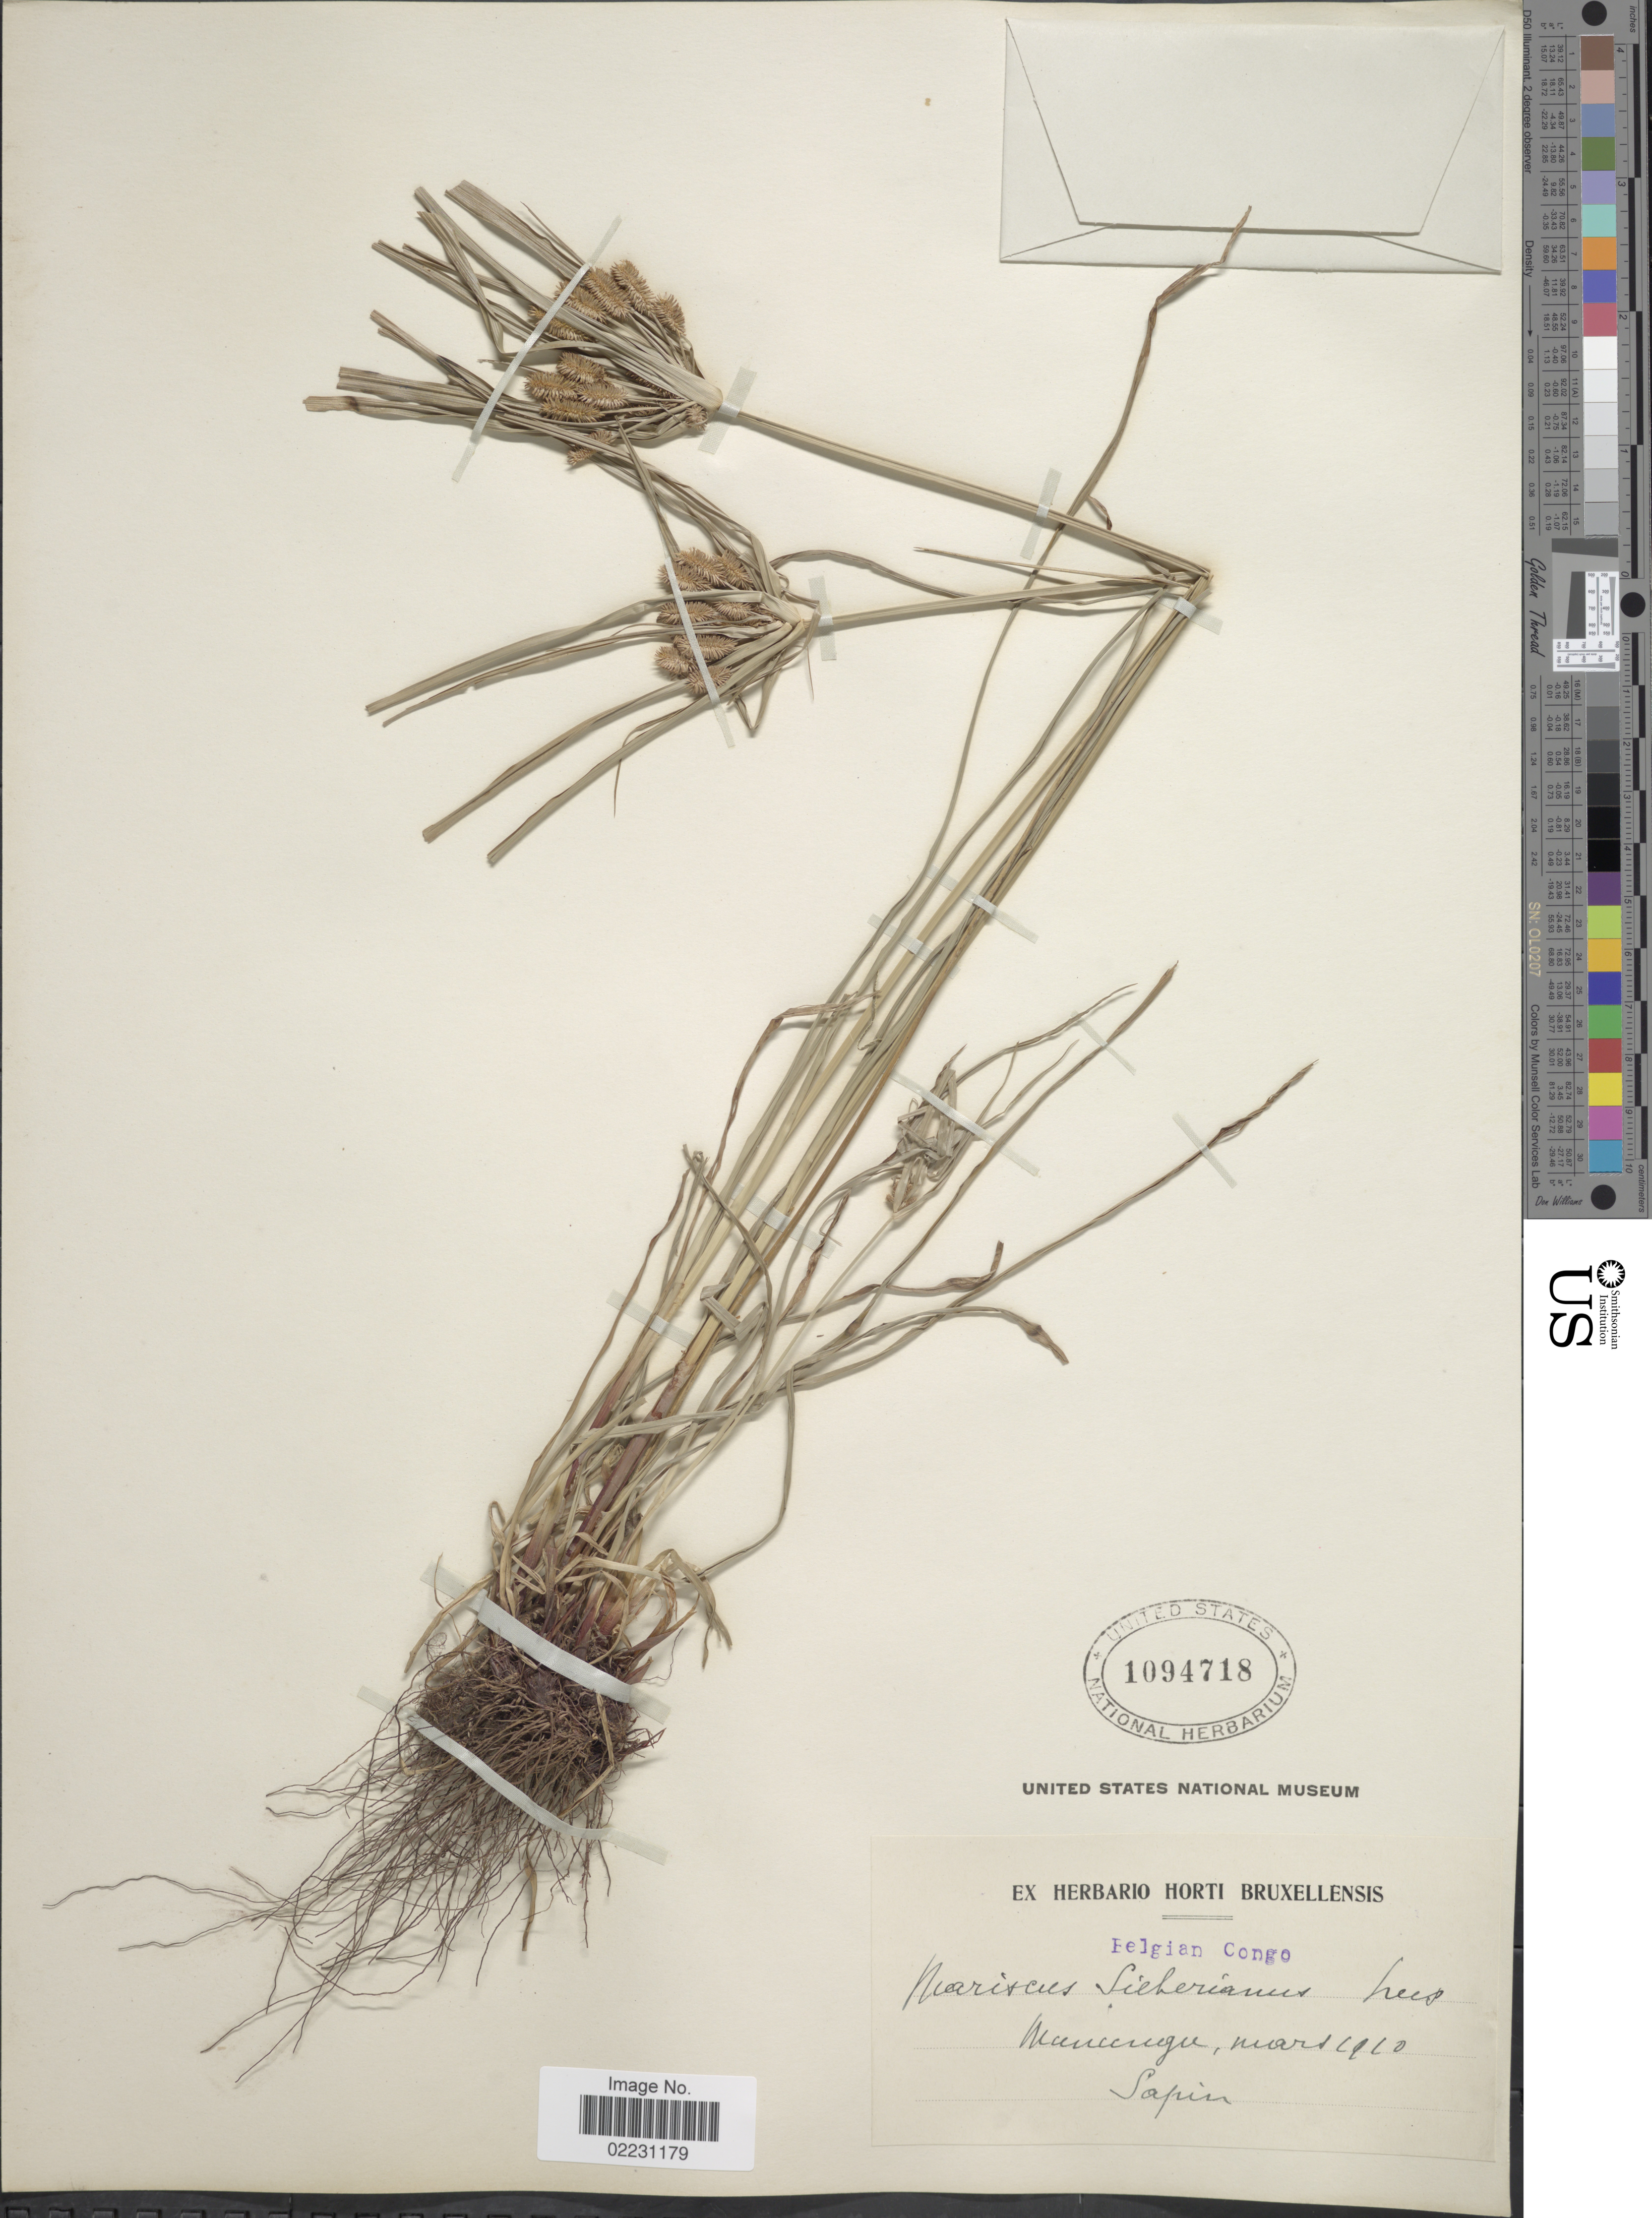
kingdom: Plantae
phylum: Tracheophyta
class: Liliopsida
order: Poales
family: Cyperaceae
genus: Cyperus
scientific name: Cyperus cyperoides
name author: (L.) Kuntze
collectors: A. Sapin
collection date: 1910-03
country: Congo, Democratic Republic of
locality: Belgian Congo. Munungu.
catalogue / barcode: US 1094718